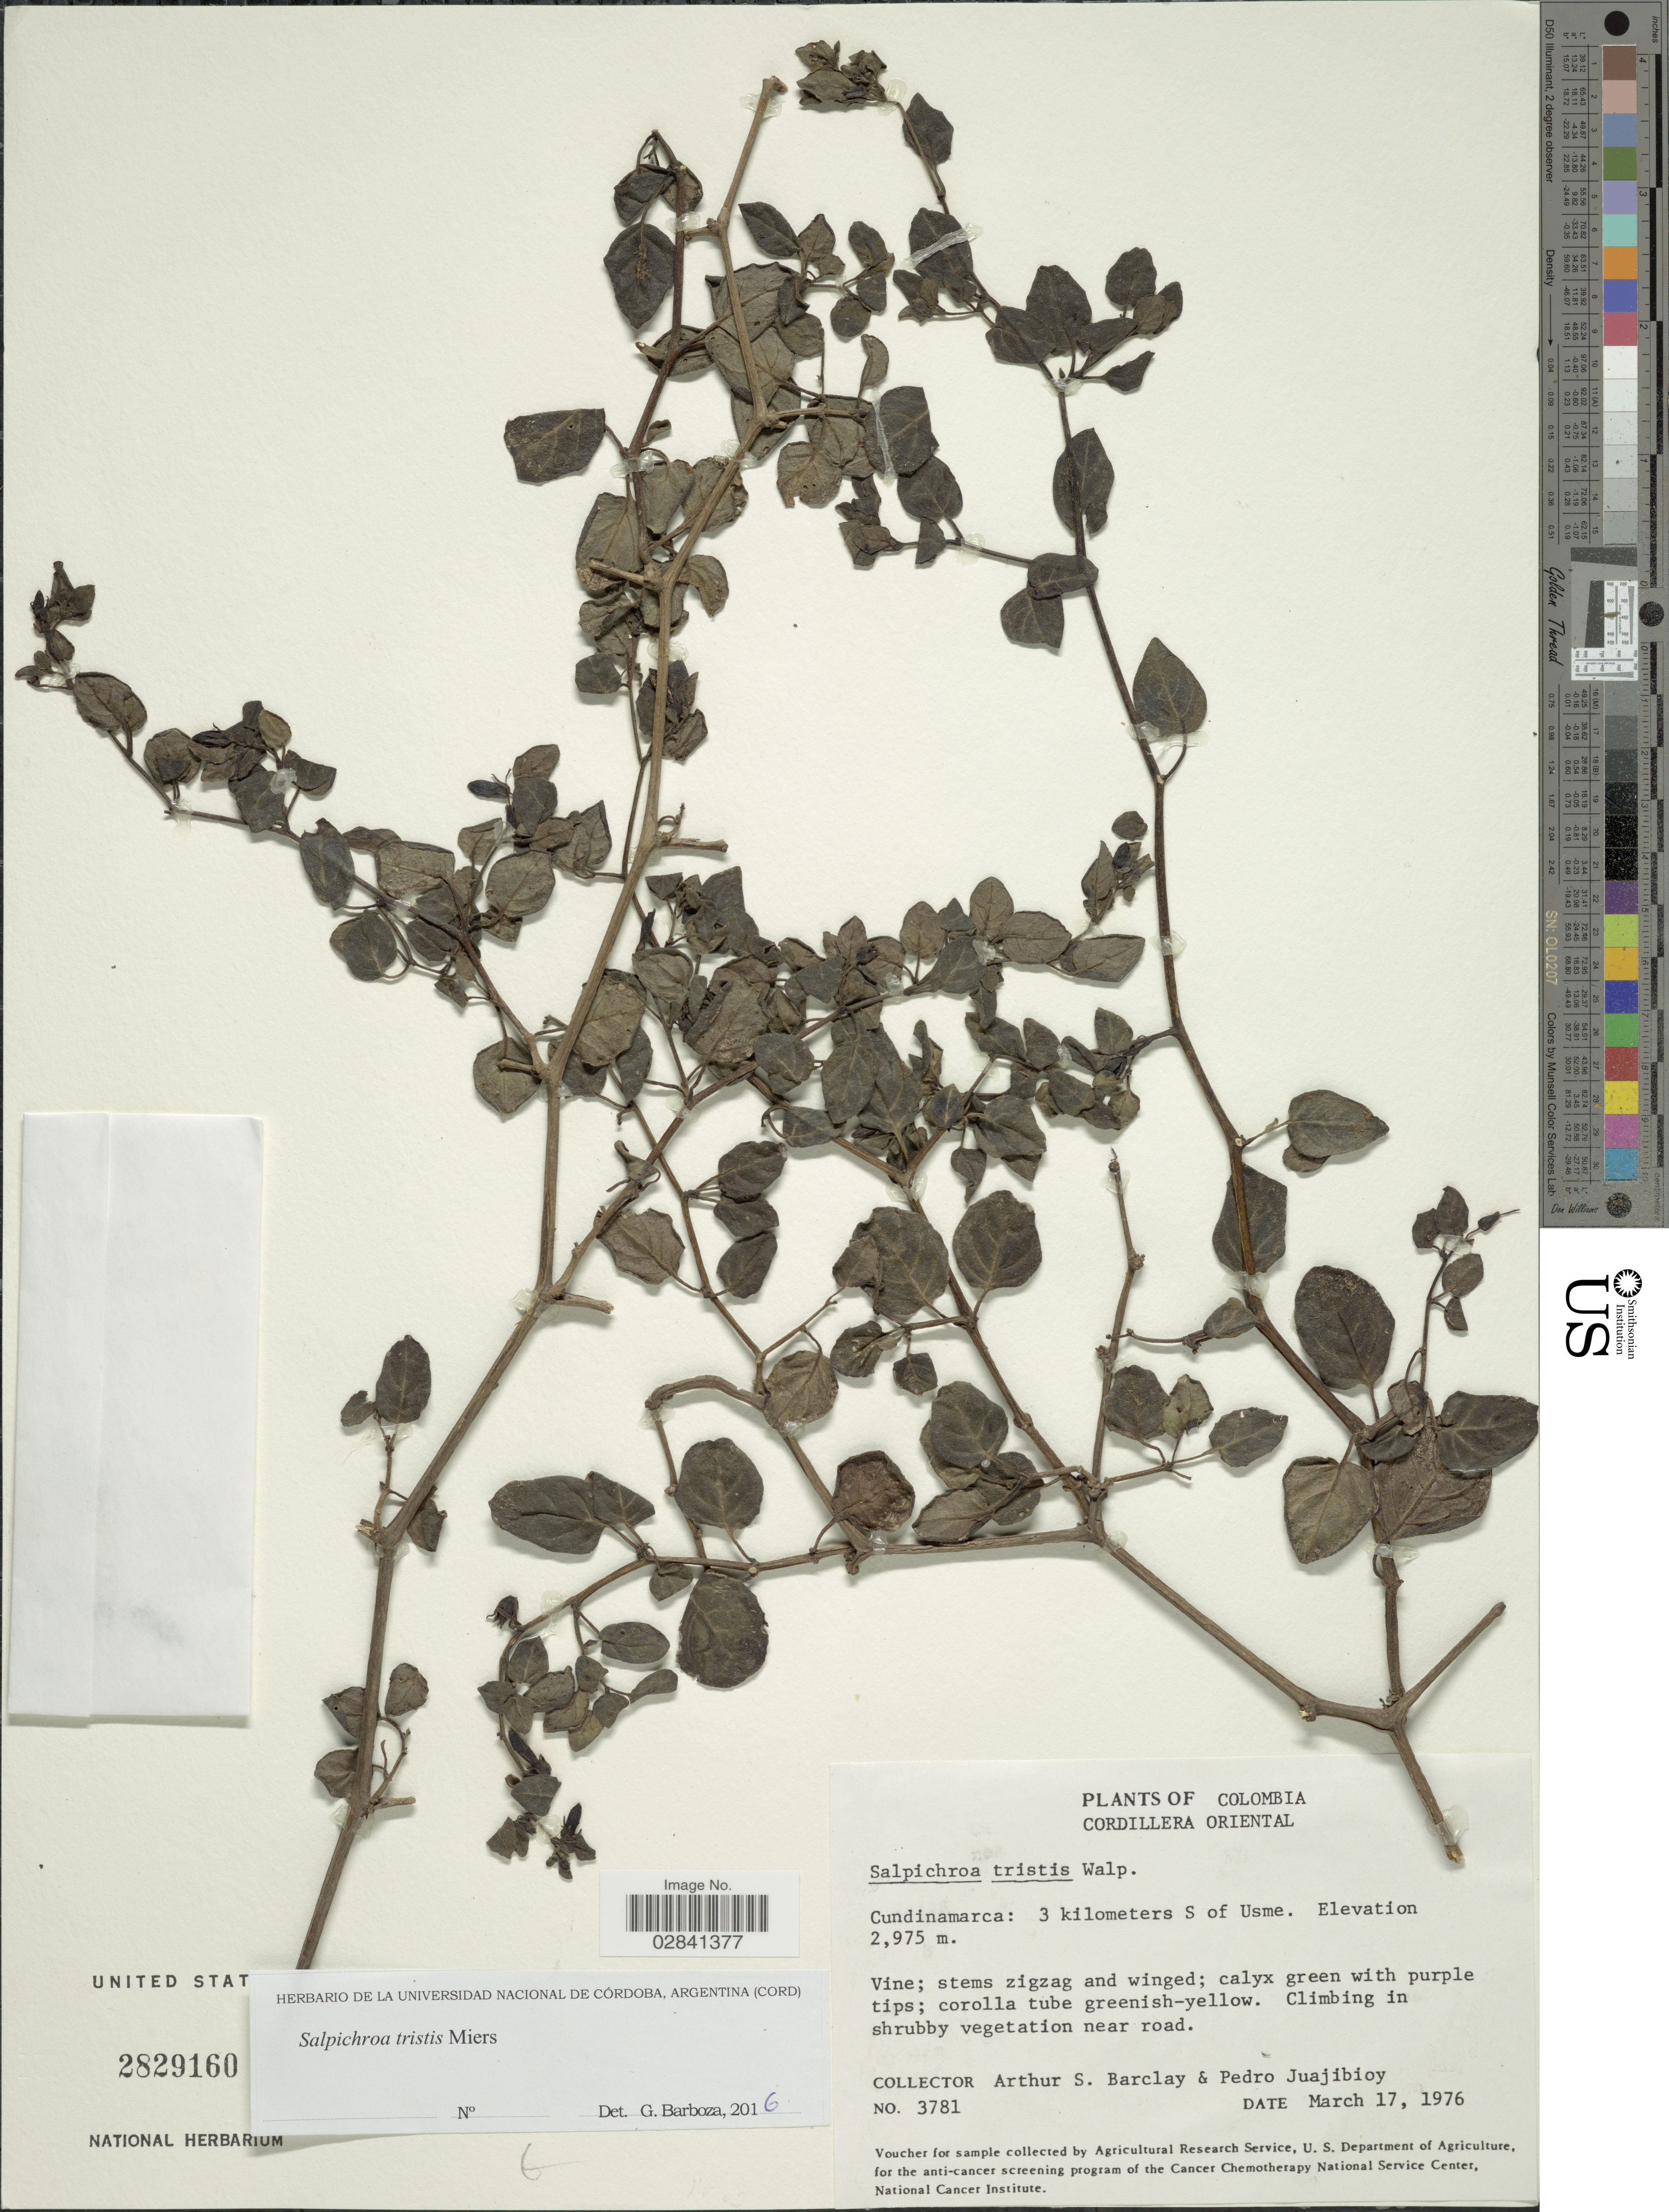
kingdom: Plantae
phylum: Tracheophyta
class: Magnoliopsida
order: Solanales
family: Solanaceae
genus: Salpichroa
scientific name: Salpichroa tristis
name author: Walp.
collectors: A. S. Barclay & P. Juajibioy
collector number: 3781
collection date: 1976-03-17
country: Colombia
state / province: Cundinamarca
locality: Cordillera Oriental. 3 kilometers S of Usme.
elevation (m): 2975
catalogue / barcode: US 2829160